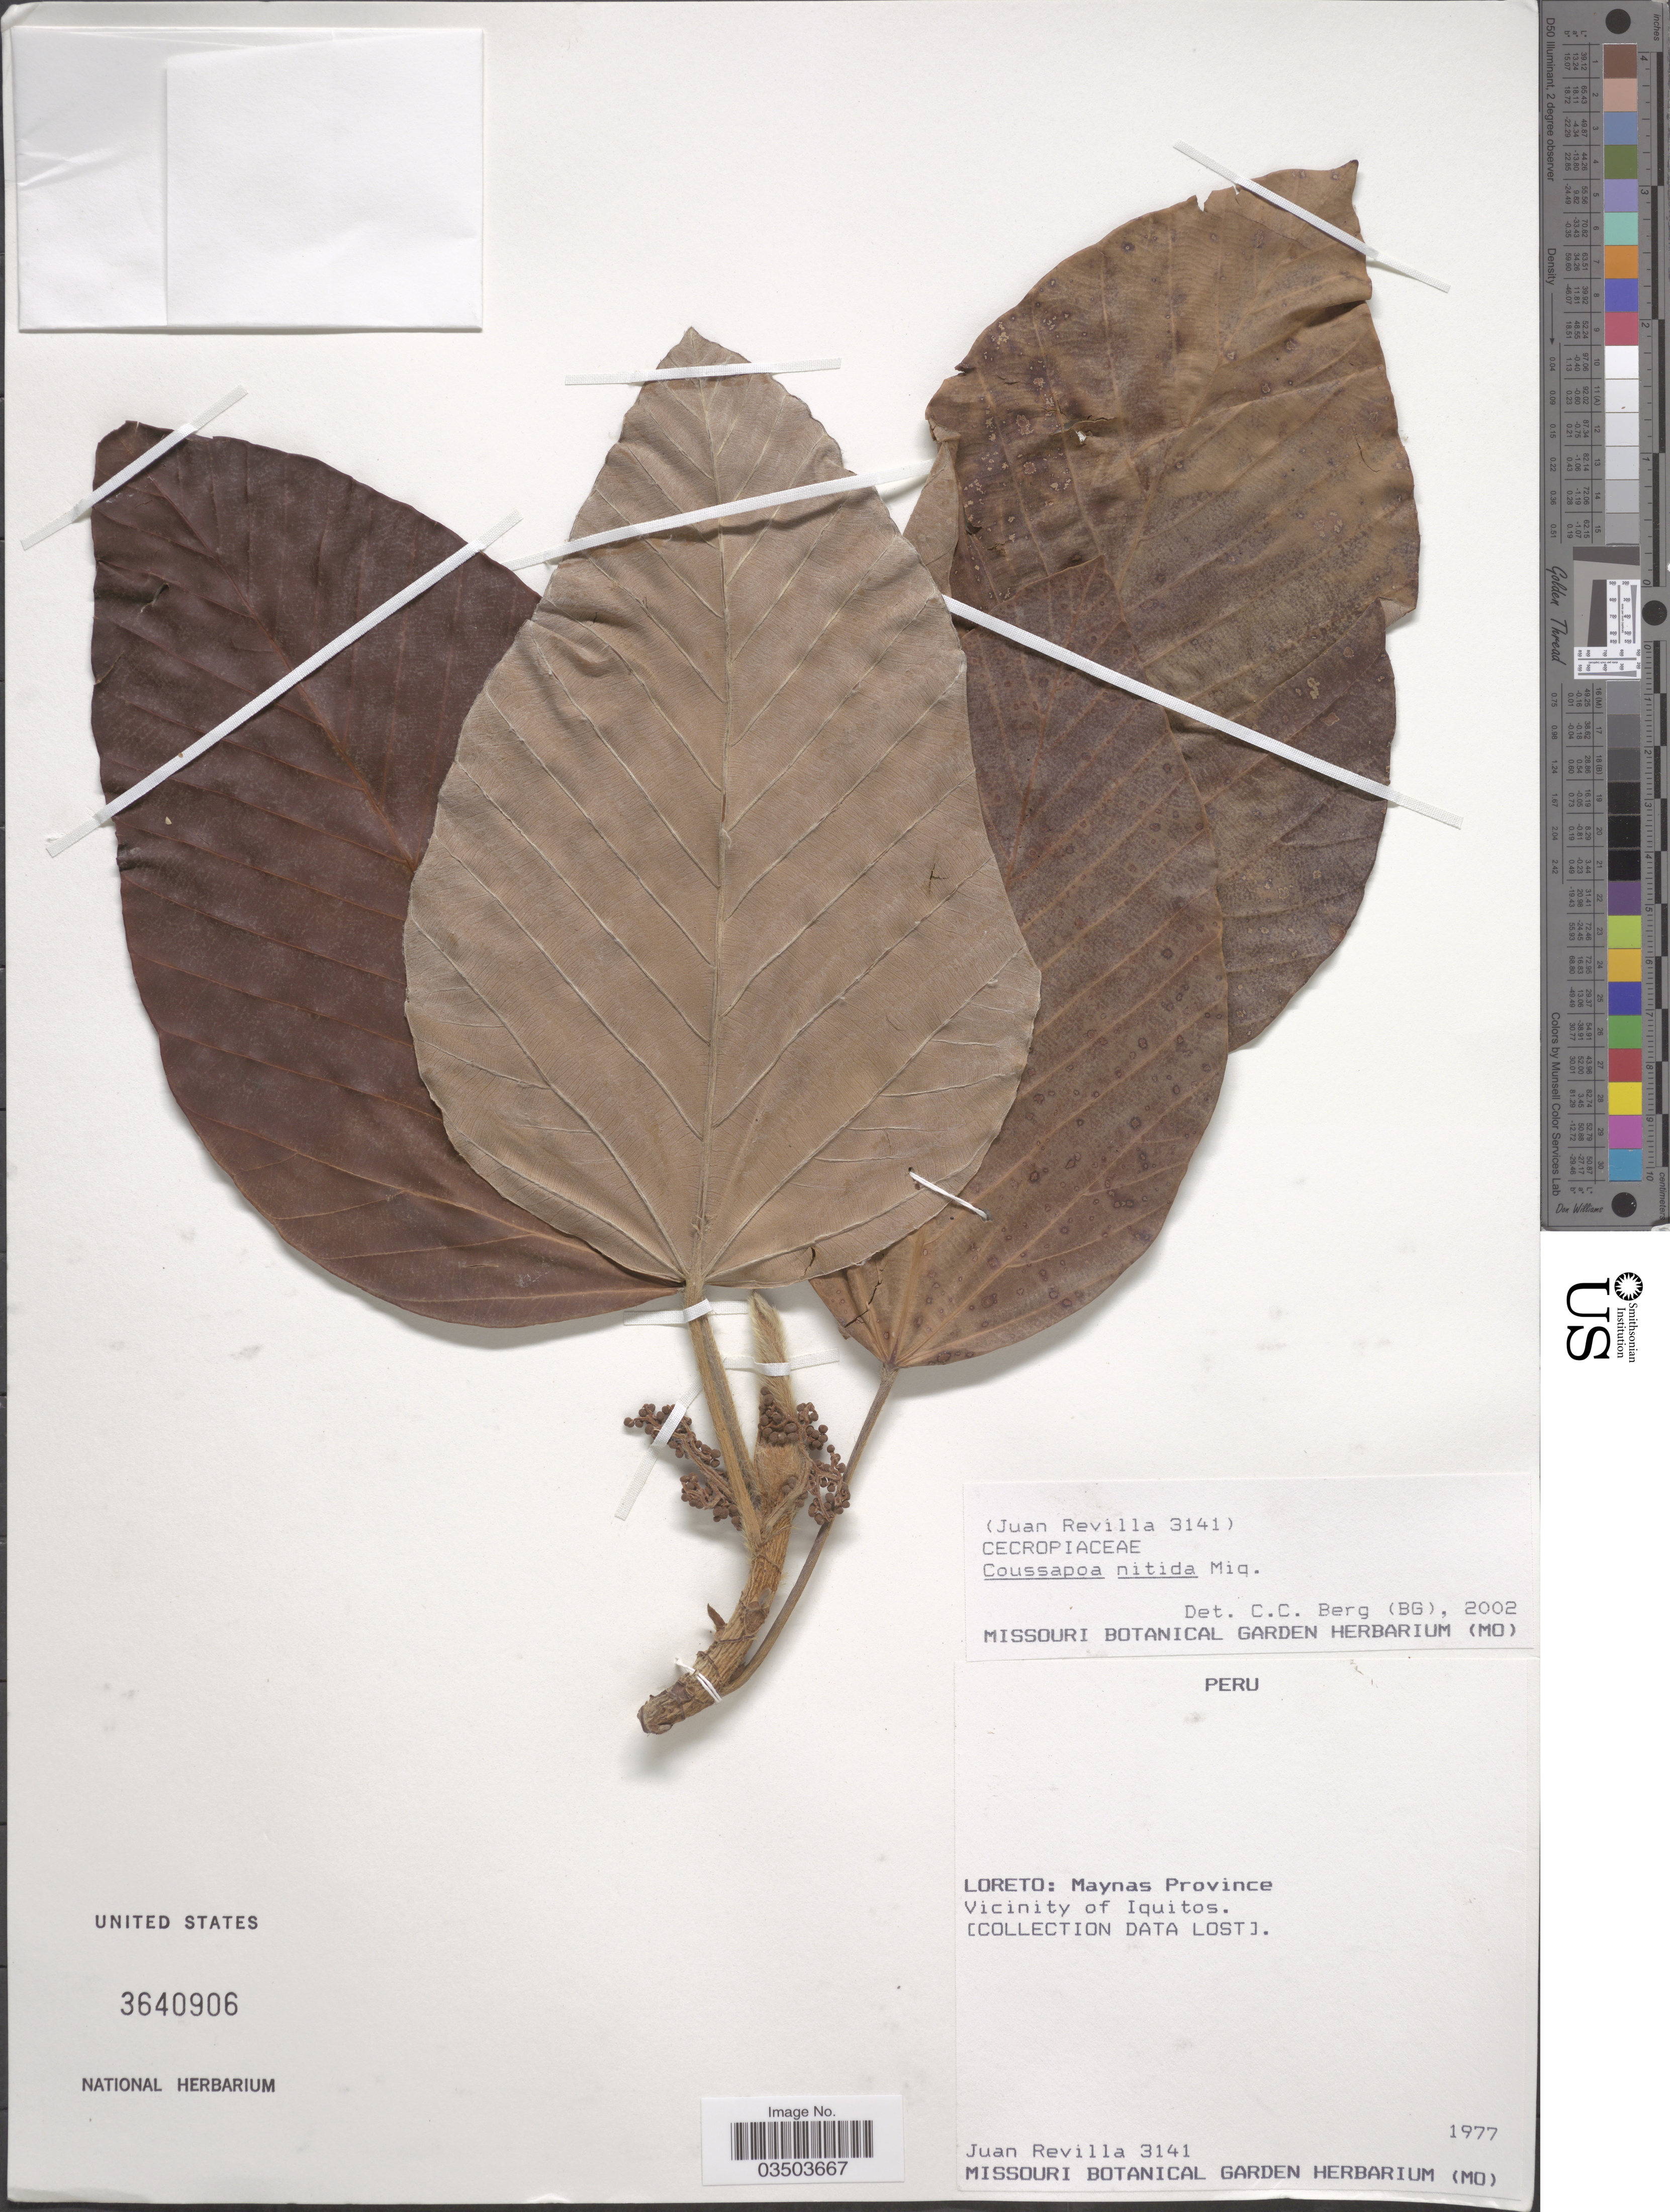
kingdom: Plantae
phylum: Tracheophyta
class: Magnoliopsida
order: Rosales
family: Urticaceae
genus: Coussapoa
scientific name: Coussapoa nitida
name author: Miq.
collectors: J. Revilla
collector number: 3141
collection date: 1977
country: Peru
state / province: Loreto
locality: Maynas Province, Vicinity of Iquitos.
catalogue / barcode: US 3640906